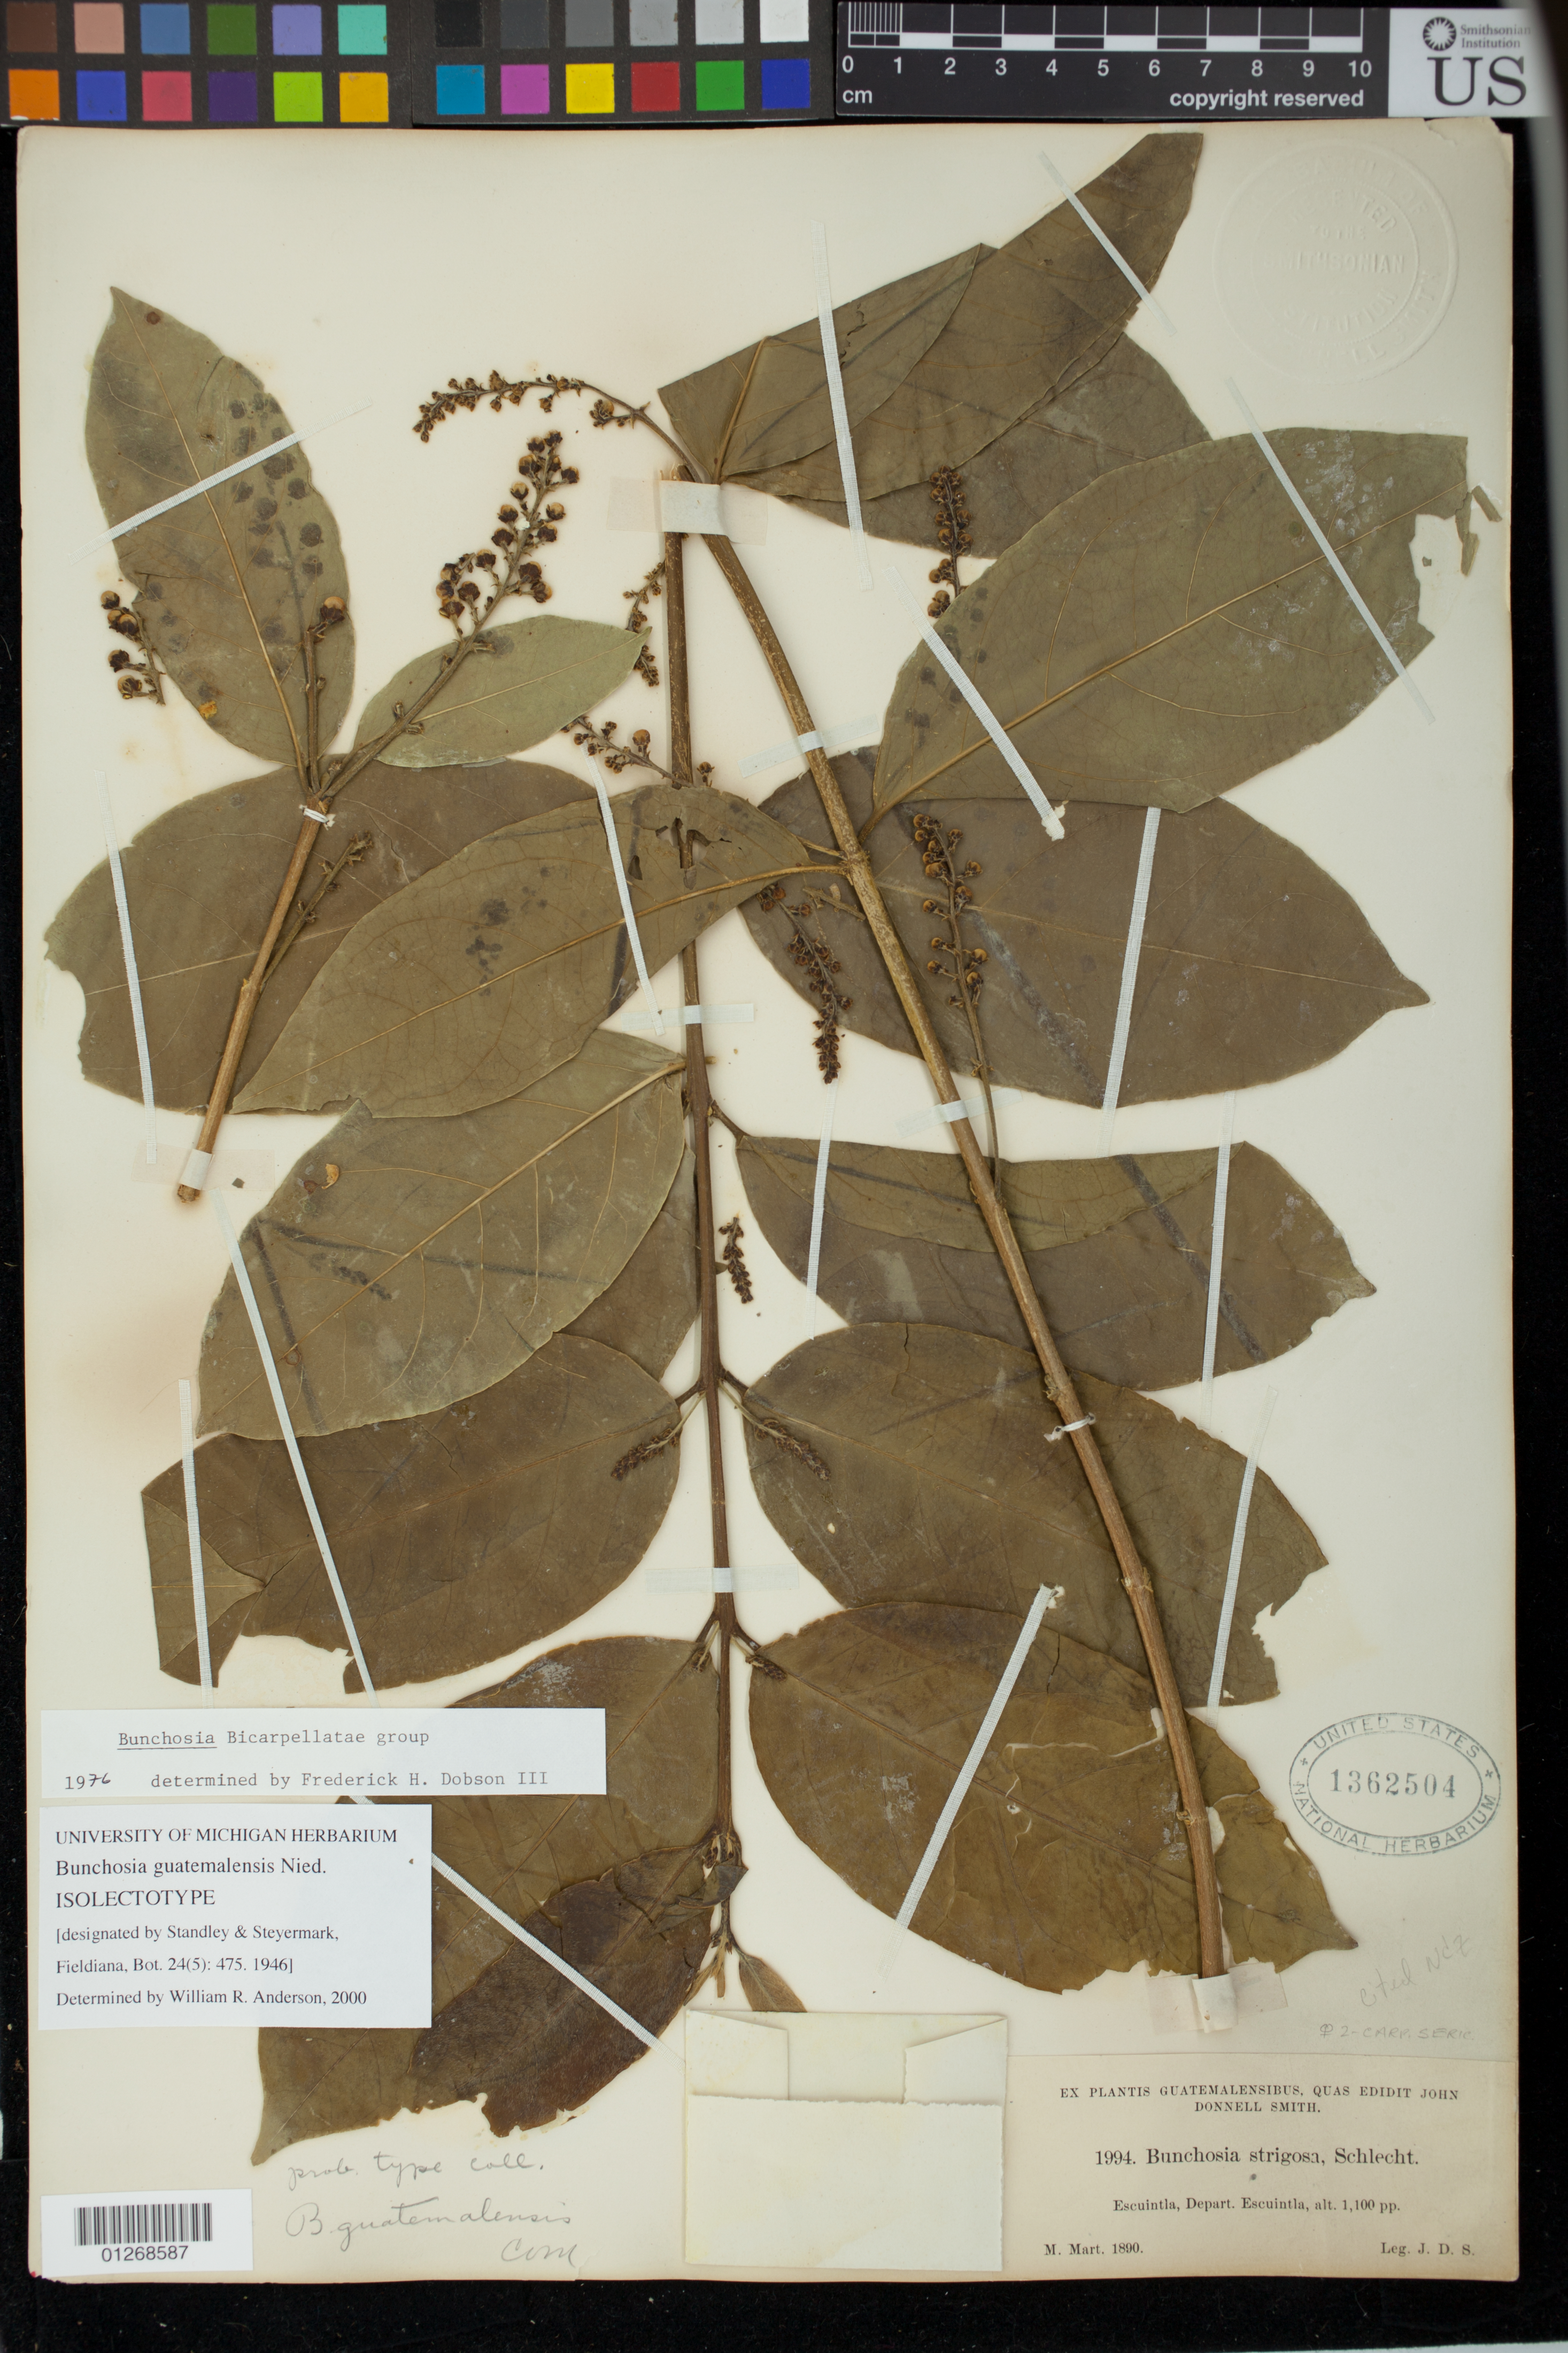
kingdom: Plantae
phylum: Tracheophyta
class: Magnoliopsida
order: Malpighiales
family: Malpighiaceae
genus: Bunchosia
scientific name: Bunchosia guatemalensis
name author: Nied.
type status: Lectotype; Syntype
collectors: J. Donnell Smith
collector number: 1994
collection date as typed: Mar 1890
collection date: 1890-03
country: Guatemala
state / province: Escuintla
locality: Escuintla.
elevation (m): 335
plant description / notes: Specimen annotated as "isolectotype" by W.R. Anderson (2000), attributing to Standley & Steyermark, Fieldiana, Bot. 24(5): 475 (1946); Standley & Steyermark effected a first-step lectotypification by citing the collection but did not cite any herbarium.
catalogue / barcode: US 1362504